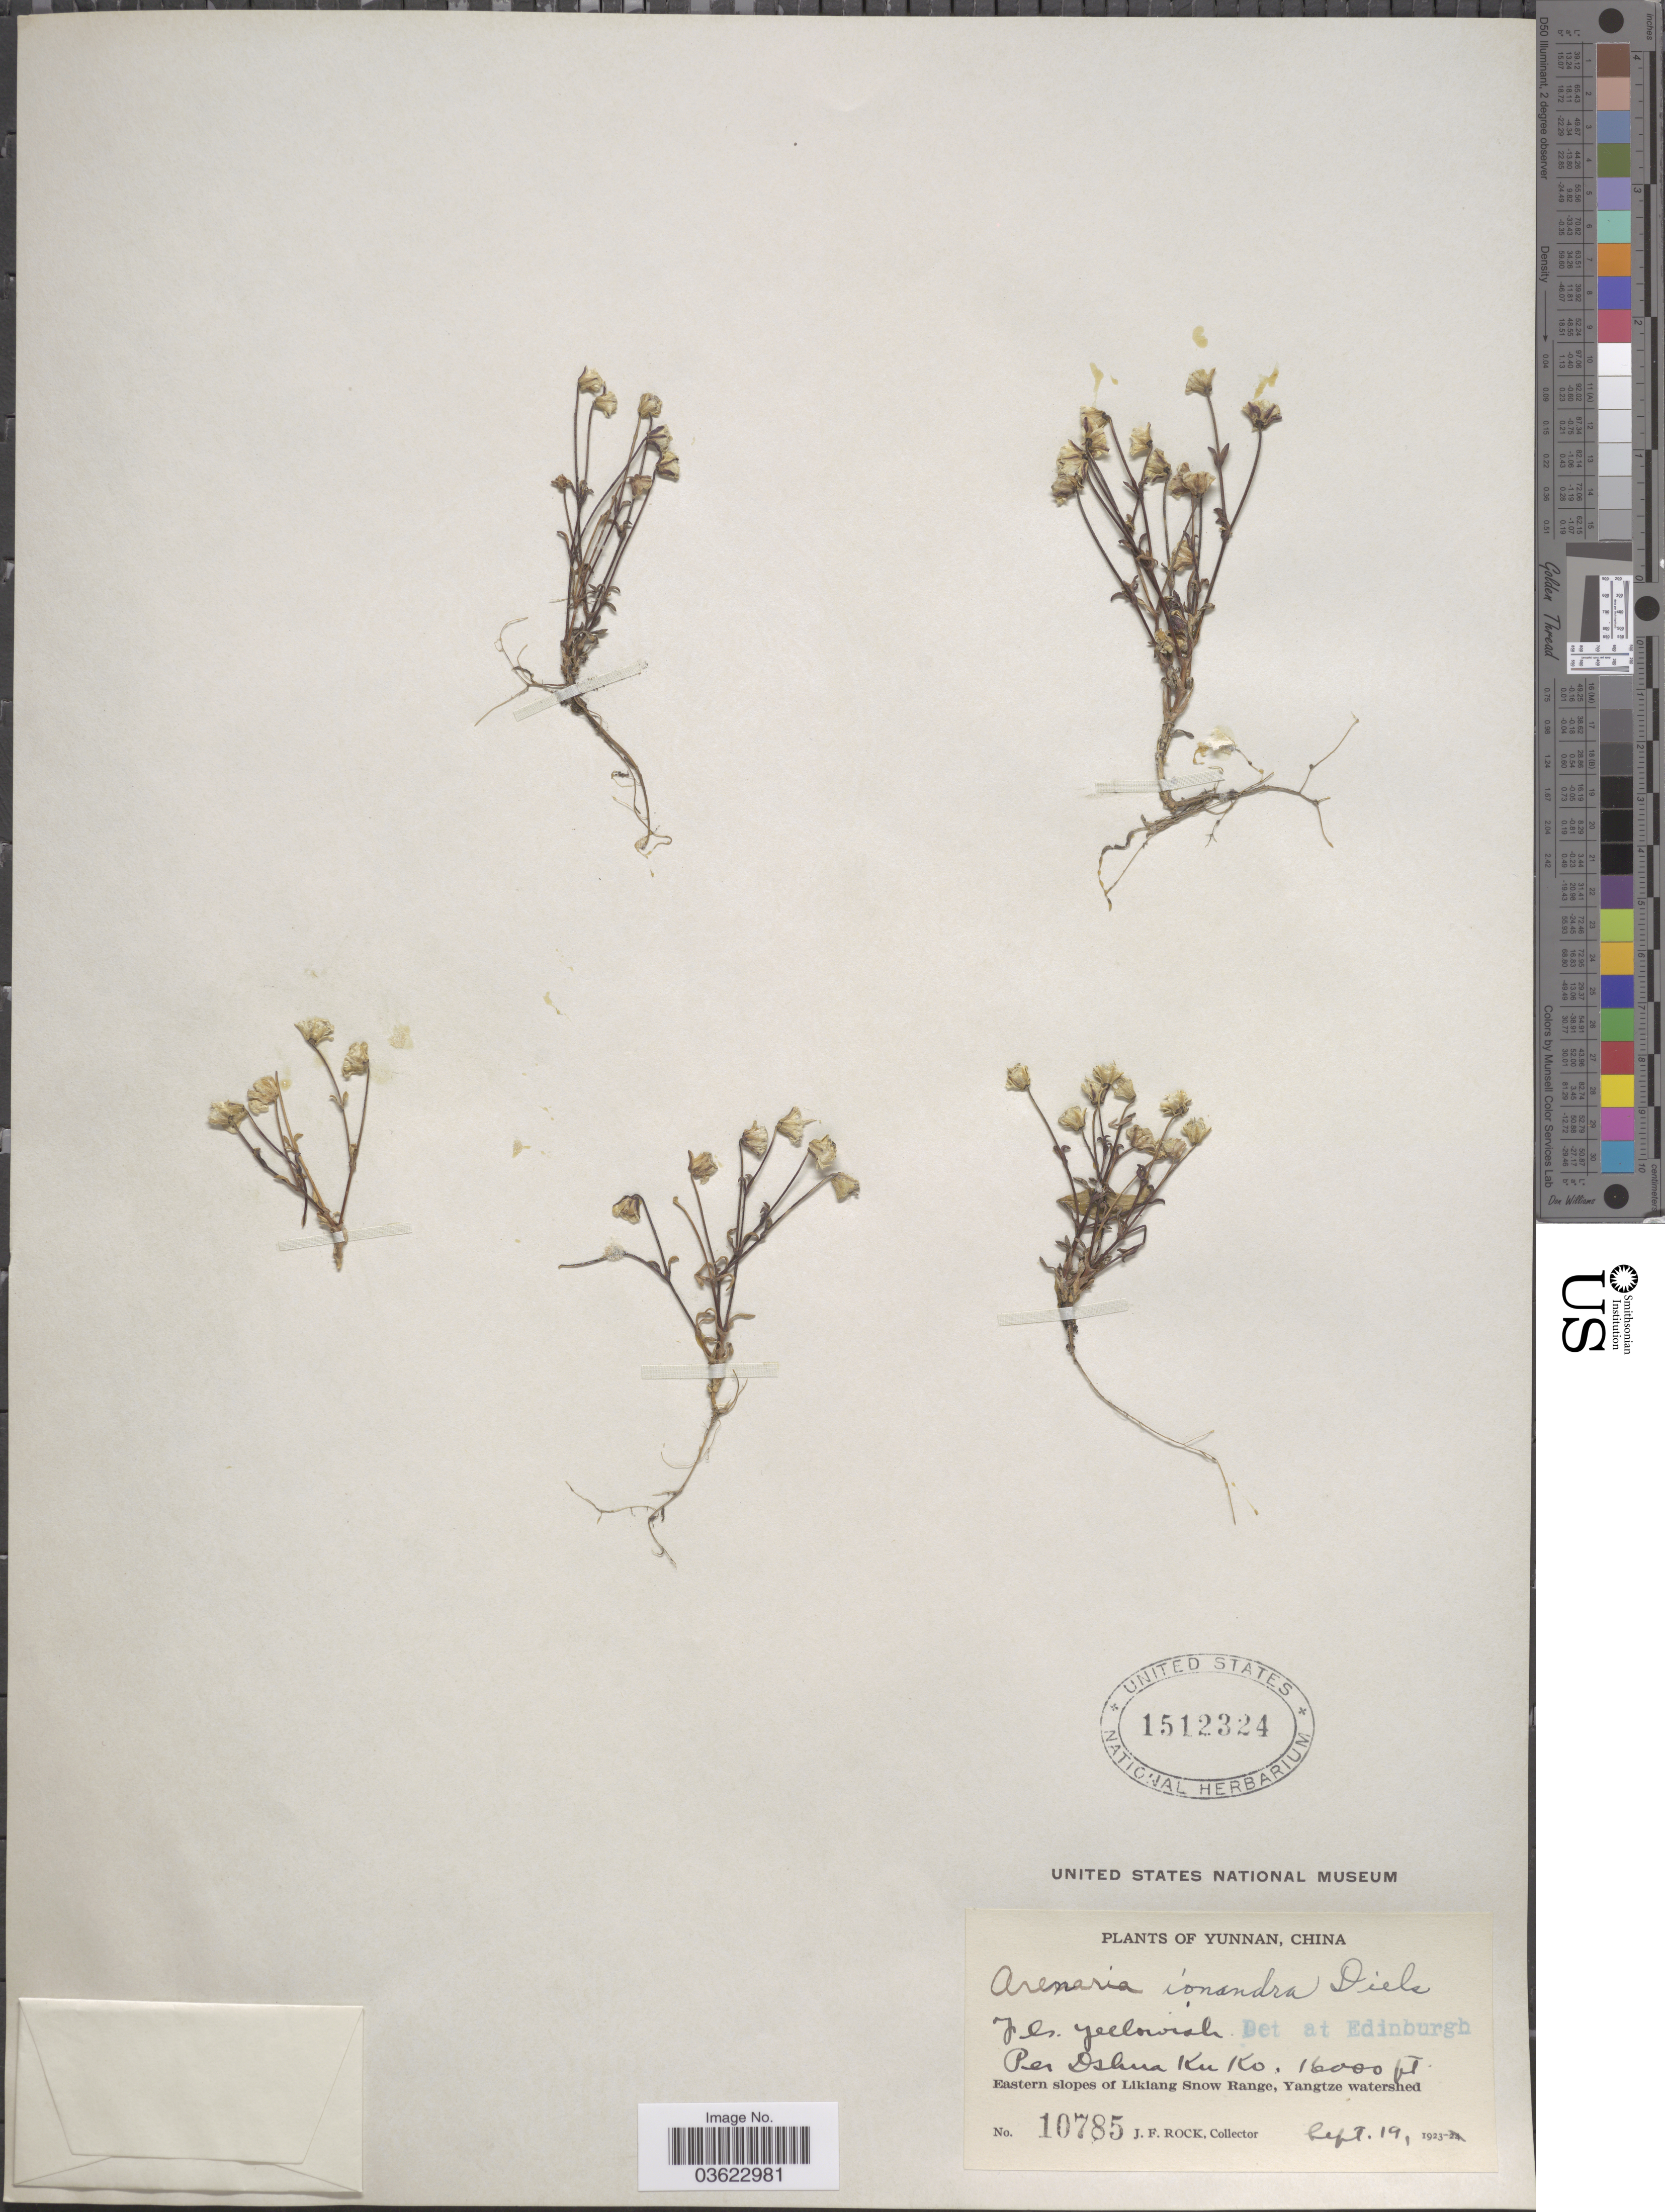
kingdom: Plantae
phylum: Tracheophyta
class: Magnoliopsida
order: Caryophyllales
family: Caryophyllaceae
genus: Odontostemma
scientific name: Odontostemma ionandrum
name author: (Diels) Sadeghian & Zarre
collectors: J. Rock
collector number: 10785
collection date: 1923-09-19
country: China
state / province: Yunnan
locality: Per Dshua Ku Ko. Eastern slopes of Likiang Snow Range, Yangtze watershed.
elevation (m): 4877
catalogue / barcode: US 1512324